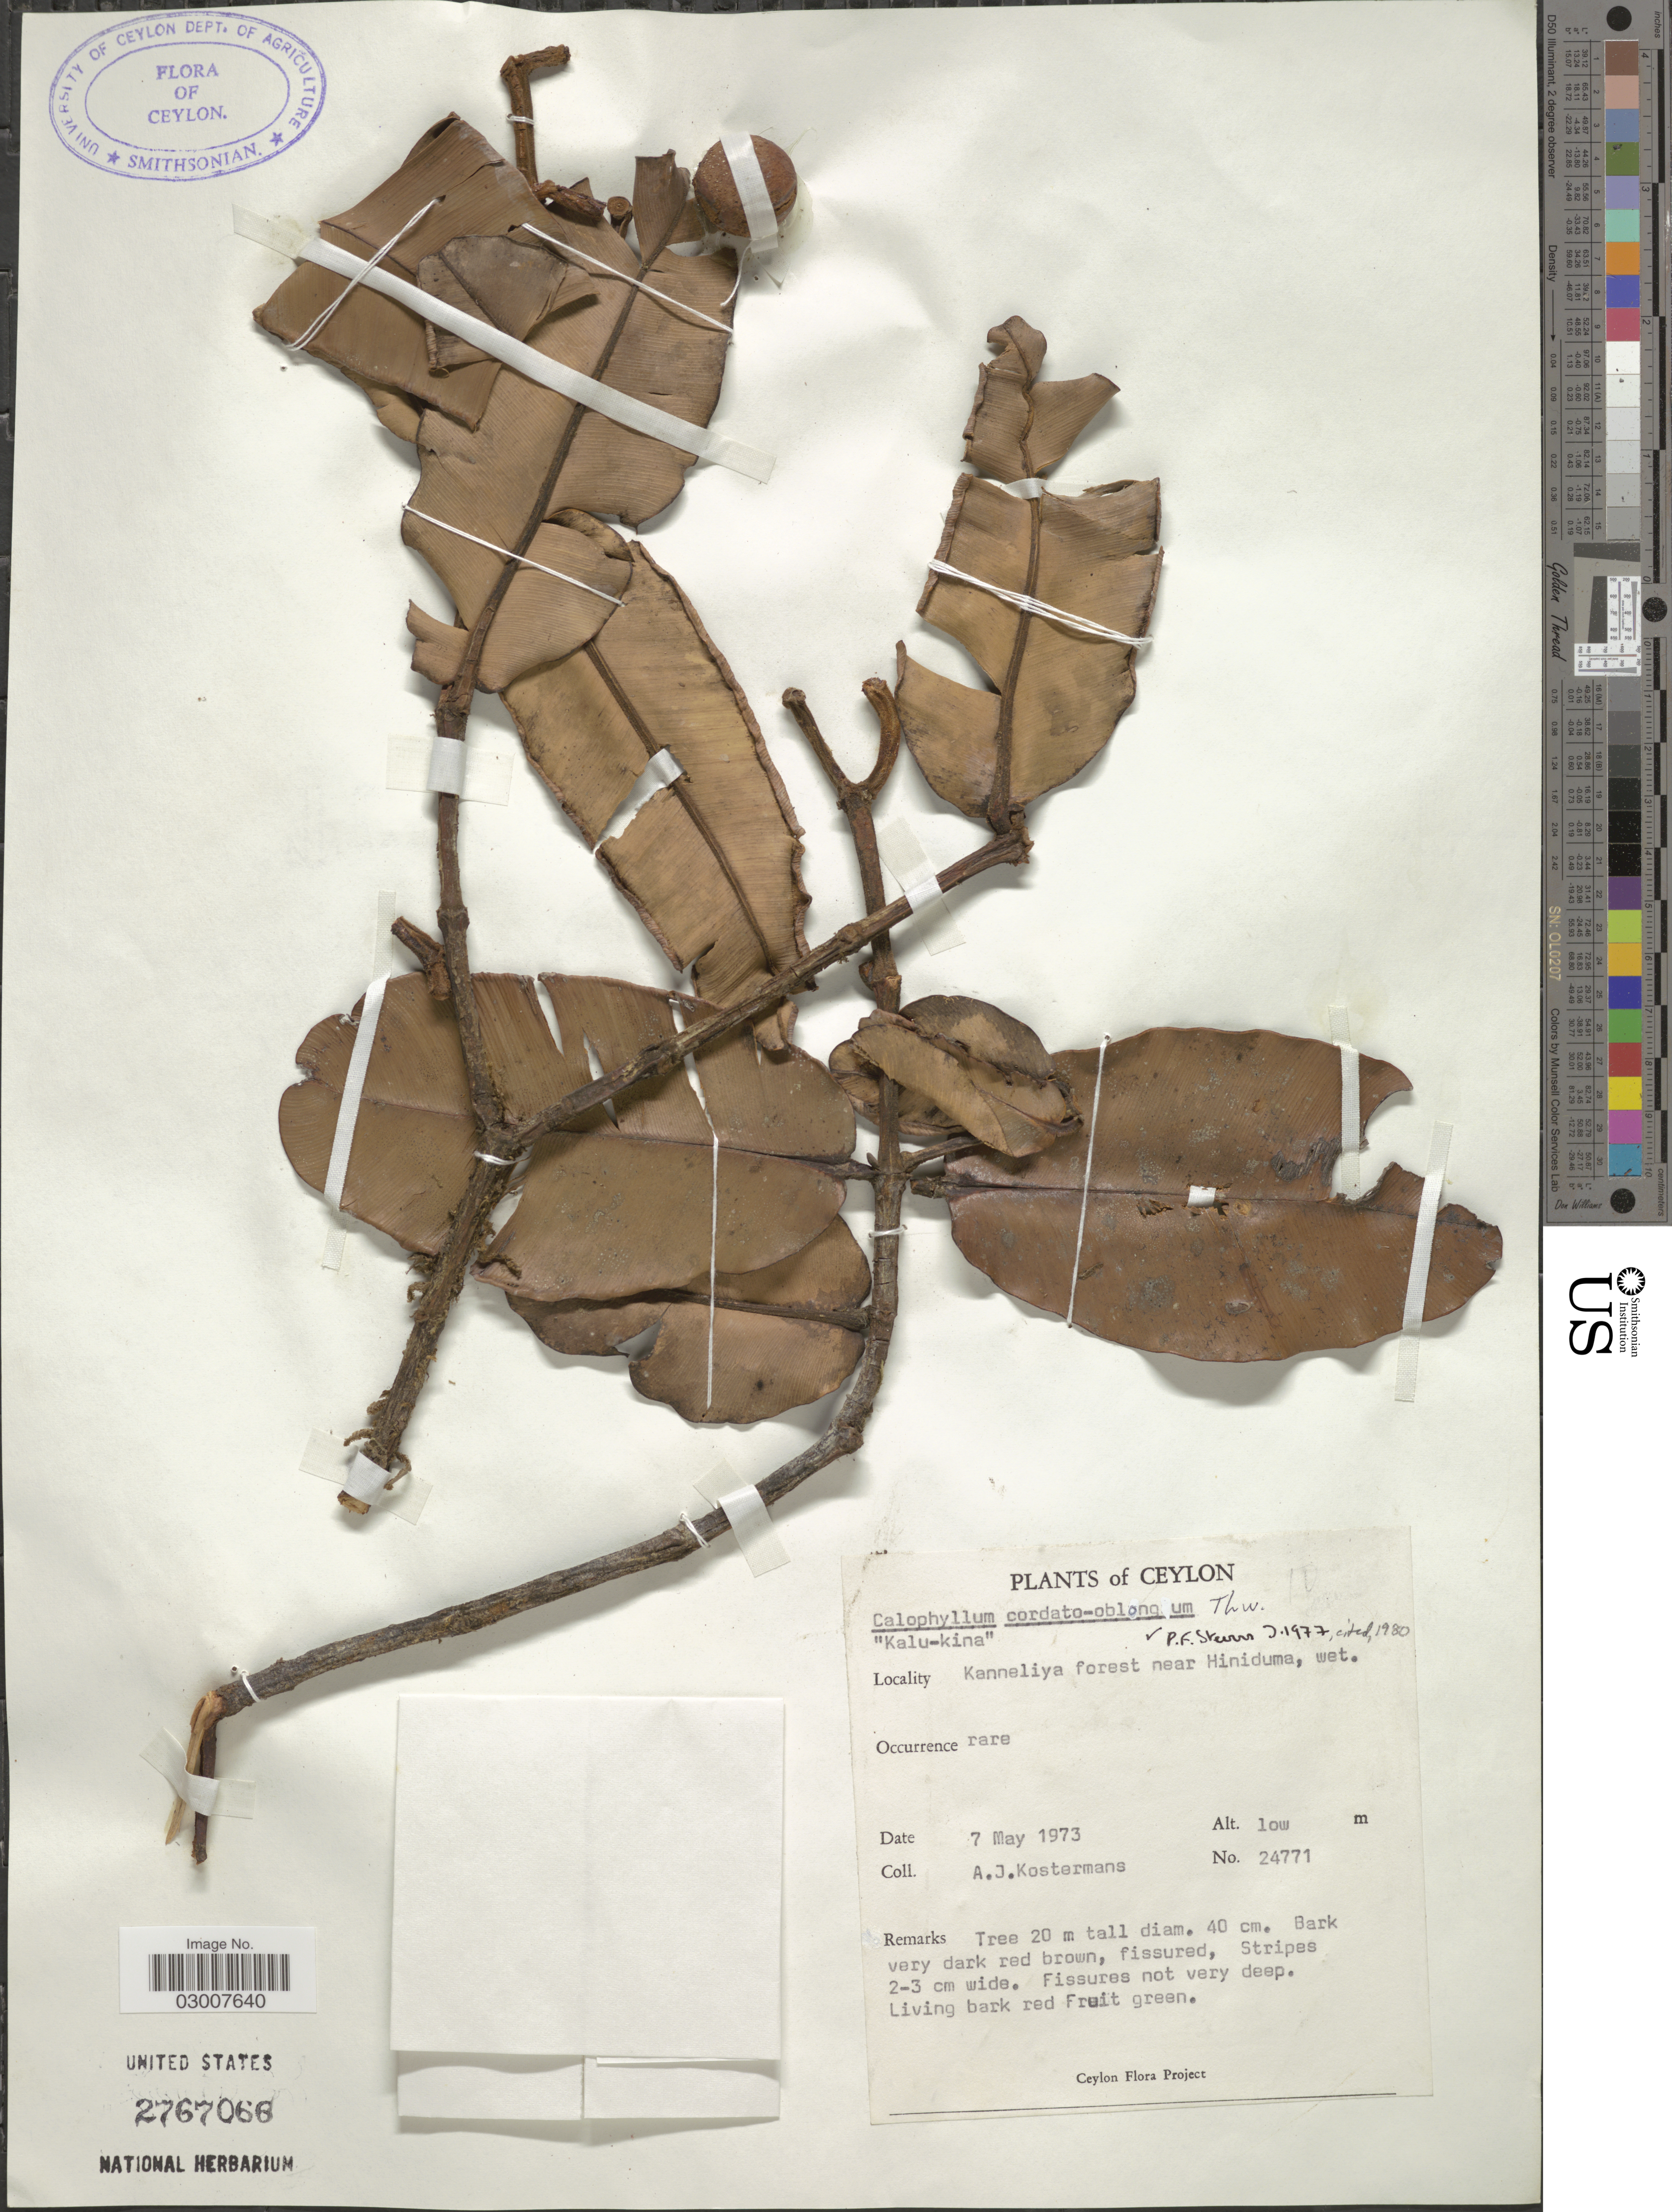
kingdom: Plantae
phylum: Tracheophyta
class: Magnoliopsida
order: Malpighiales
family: Calophyllaceae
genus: Calophyllum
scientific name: Calophyllum cordato-oblongum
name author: Thwaites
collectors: A. J. G. Kostermans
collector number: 24771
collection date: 1973-05-07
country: Sri Lanka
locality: Ceylon. Kanneliya forest near Hiniduma.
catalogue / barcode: US 2767068